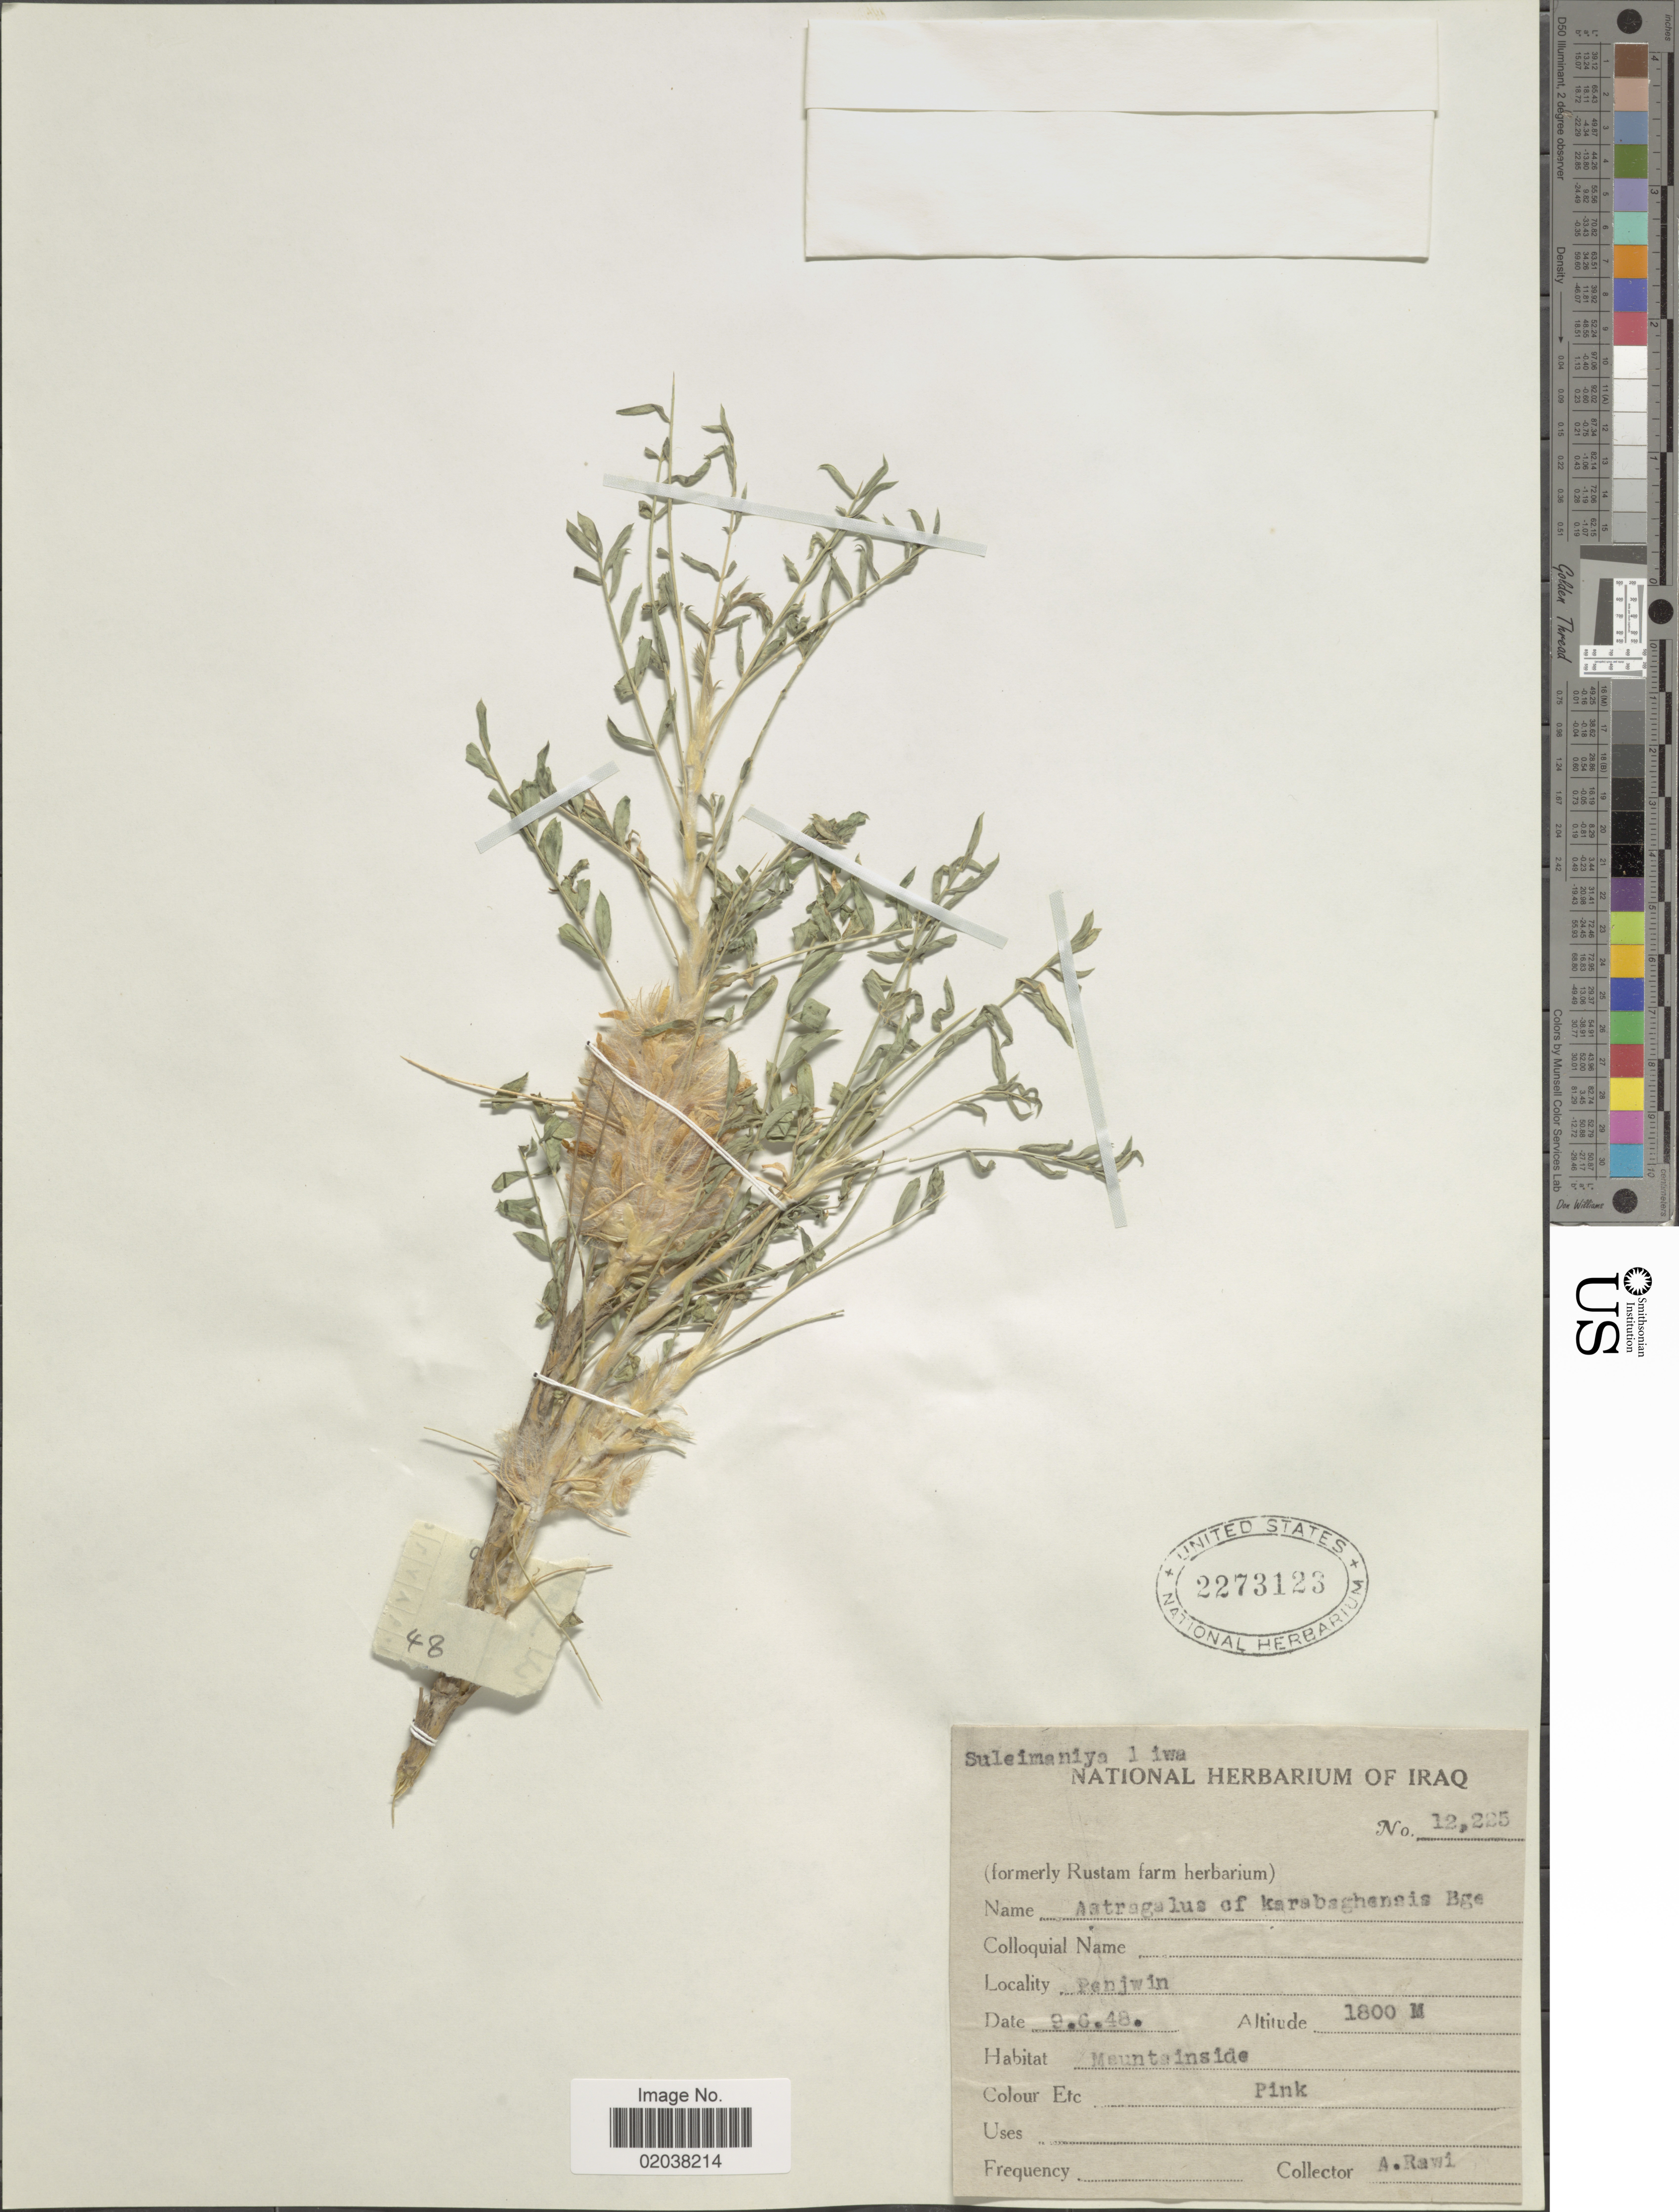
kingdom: Plantae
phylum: Tracheophyta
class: Magnoliopsida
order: Fabales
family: Fabaceae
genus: Astragalus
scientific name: Astragalus karabaghensis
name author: Bunge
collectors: A. Rawi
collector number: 12225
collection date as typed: Transcribed d/m/y: 9/6/48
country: Iraq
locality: Penjwin, Mountainside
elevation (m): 1800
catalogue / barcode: US 2273123